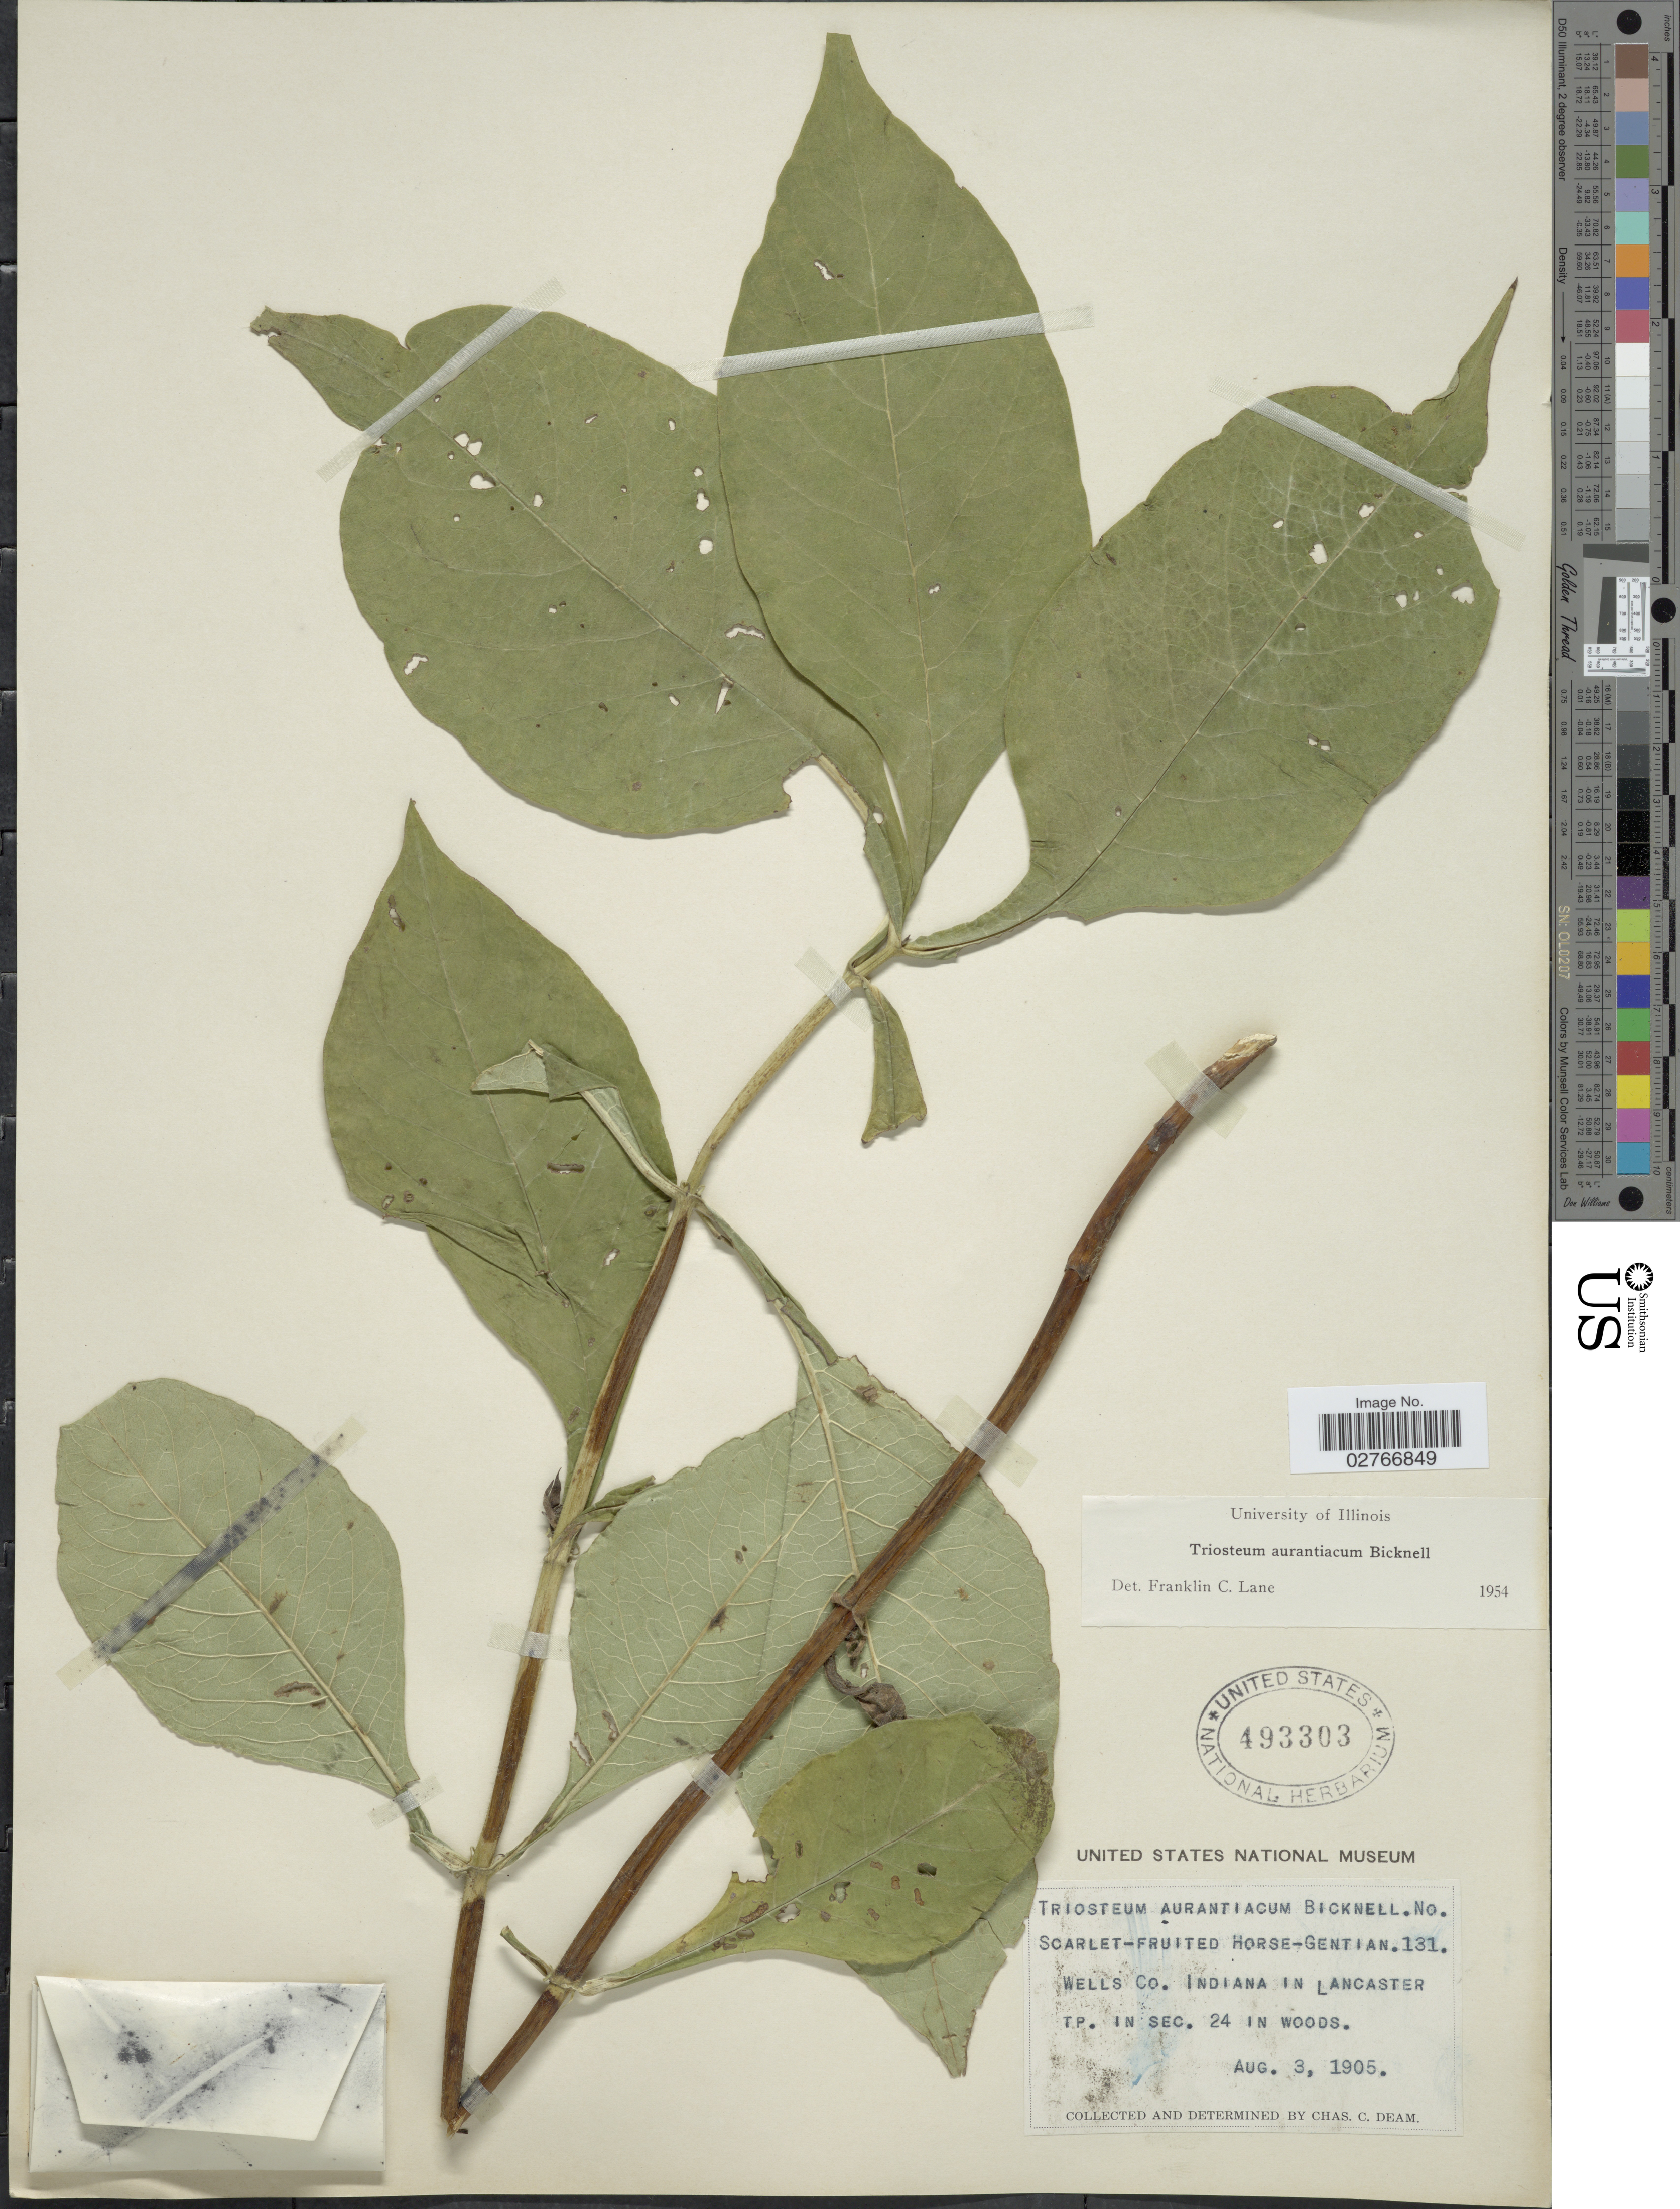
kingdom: Plantae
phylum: Tracheophyta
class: Magnoliopsida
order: Dipsacales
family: Caprifoliaceae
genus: Triosteum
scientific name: Triosteum aurantiacum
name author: E.P. Bicknell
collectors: C. C. Deam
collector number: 131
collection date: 1905-08-03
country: United States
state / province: Indiana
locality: Wells Co. In Lancaster Tp. In sec. 24 in woods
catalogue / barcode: US 493303